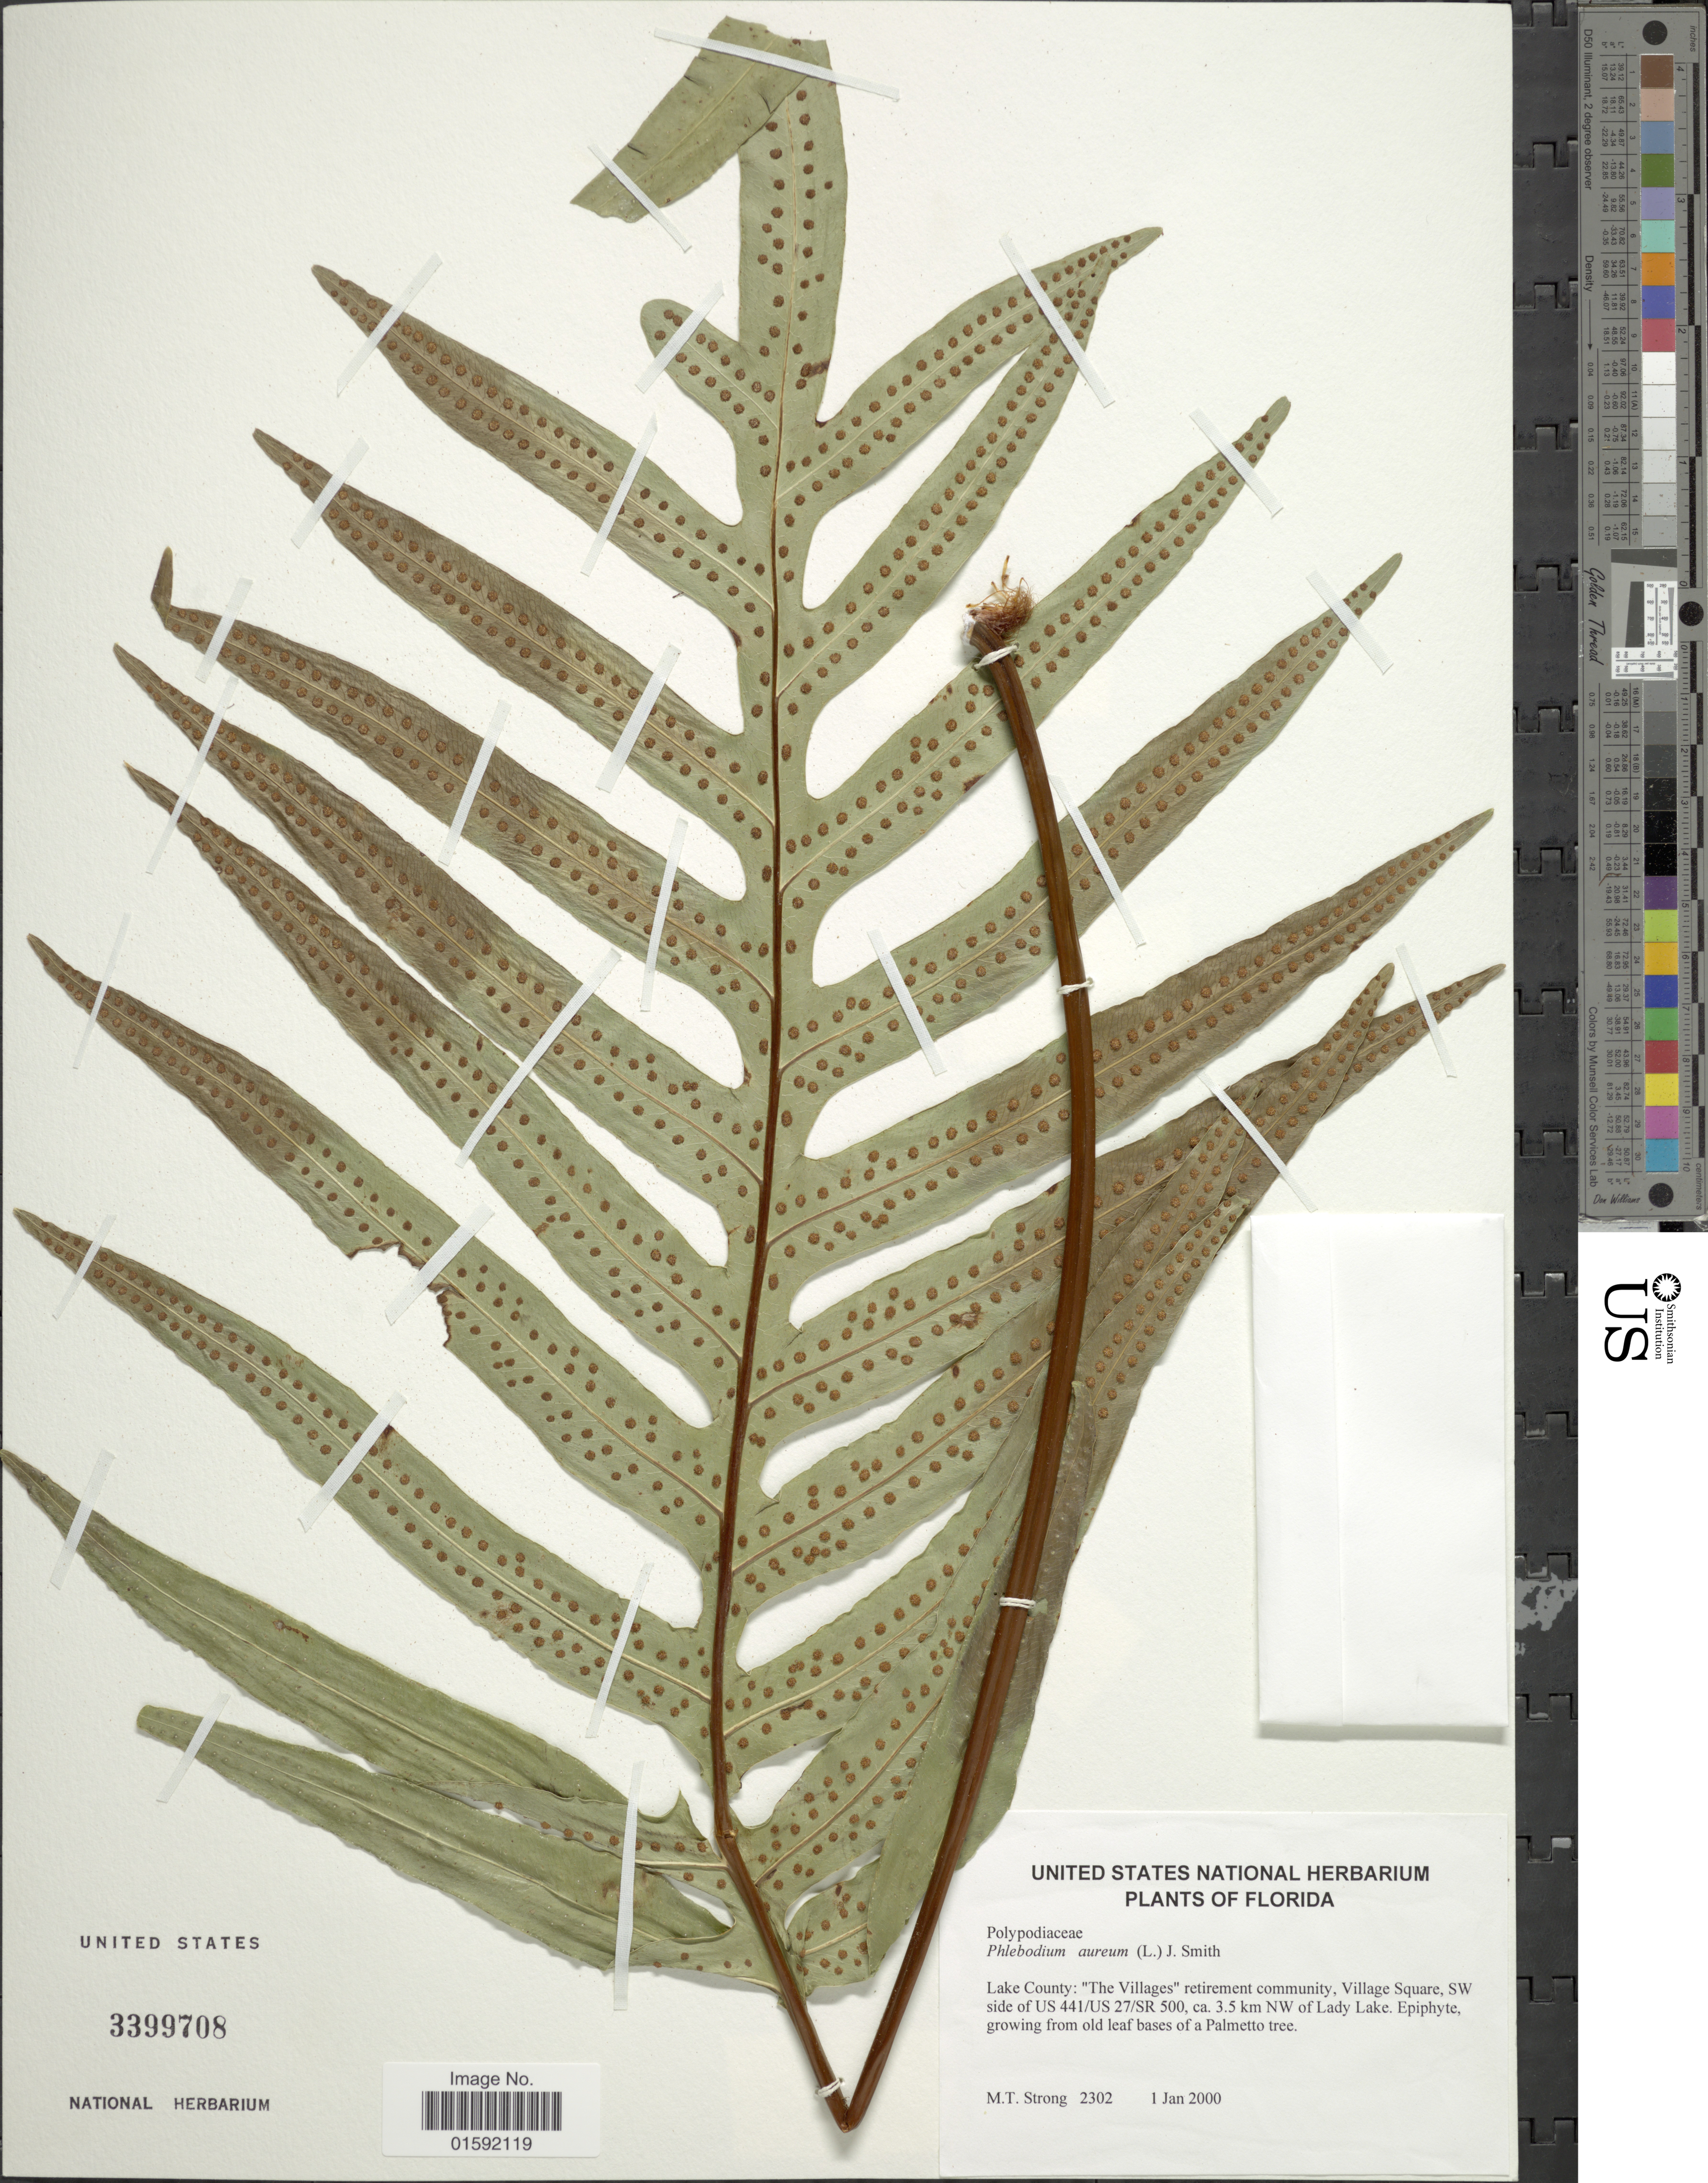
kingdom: Plantae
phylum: Tracheophyta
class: Polypodiopsida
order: Polypodiales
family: Polypodiaceae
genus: Phlebodium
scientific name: Phlebodium aureum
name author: (L.) J. Sm.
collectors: M. T. Strong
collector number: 2302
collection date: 2000-01-01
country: United States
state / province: Florida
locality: Lake County: " The Villages" retirement comminity, Villages square, SW side of US 441/US 27/SR 500, NW of lady Lake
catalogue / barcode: US 3399708